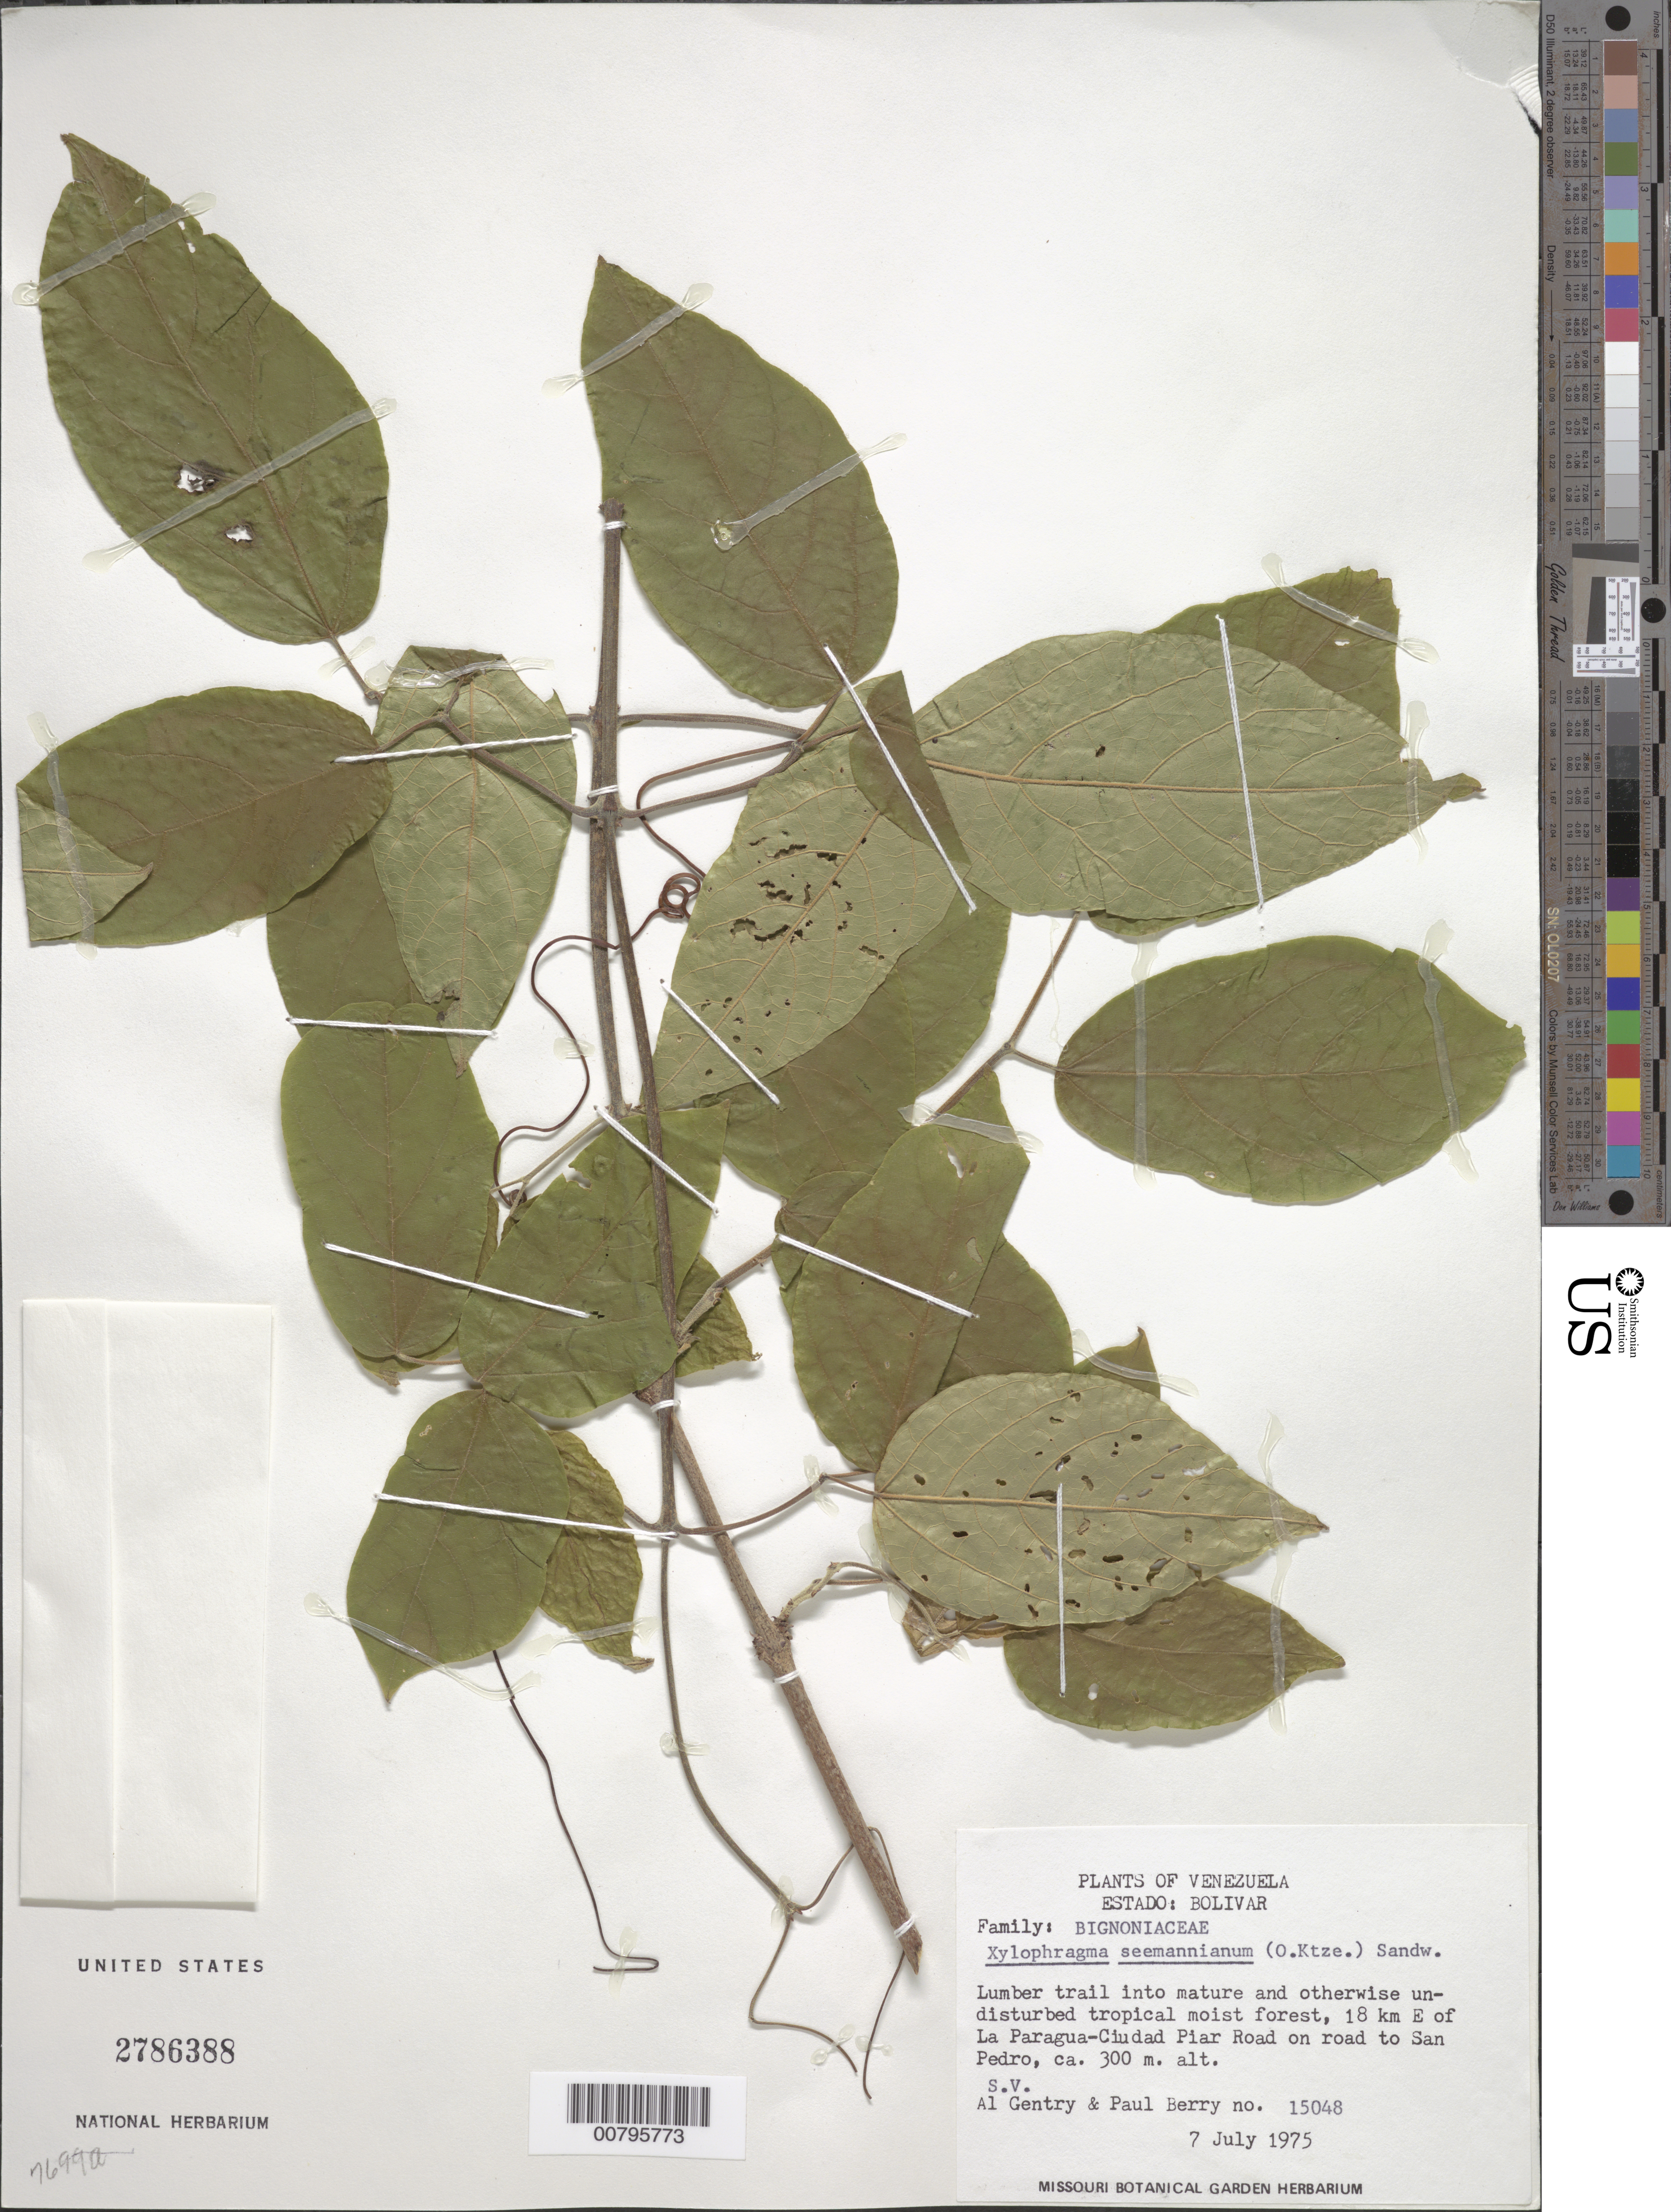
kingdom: Plantae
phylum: Tracheophyta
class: Magnoliopsida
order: Lamiales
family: Bignoniaceae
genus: Xylophragma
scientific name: Xylophragma seemannianum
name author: (Kuntze) Sandwith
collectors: A. H. Gentry & P. Berry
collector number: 15048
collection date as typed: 7-Jul-75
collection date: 1975-07-07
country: Venezuela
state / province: Bolívar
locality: La Paragua-Ciudad Piar Road, 18 km E of, on road to San Pedro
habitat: Lumber trail into mature and otherwise undisturbed tropical moist forest.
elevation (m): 300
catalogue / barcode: US 2786388